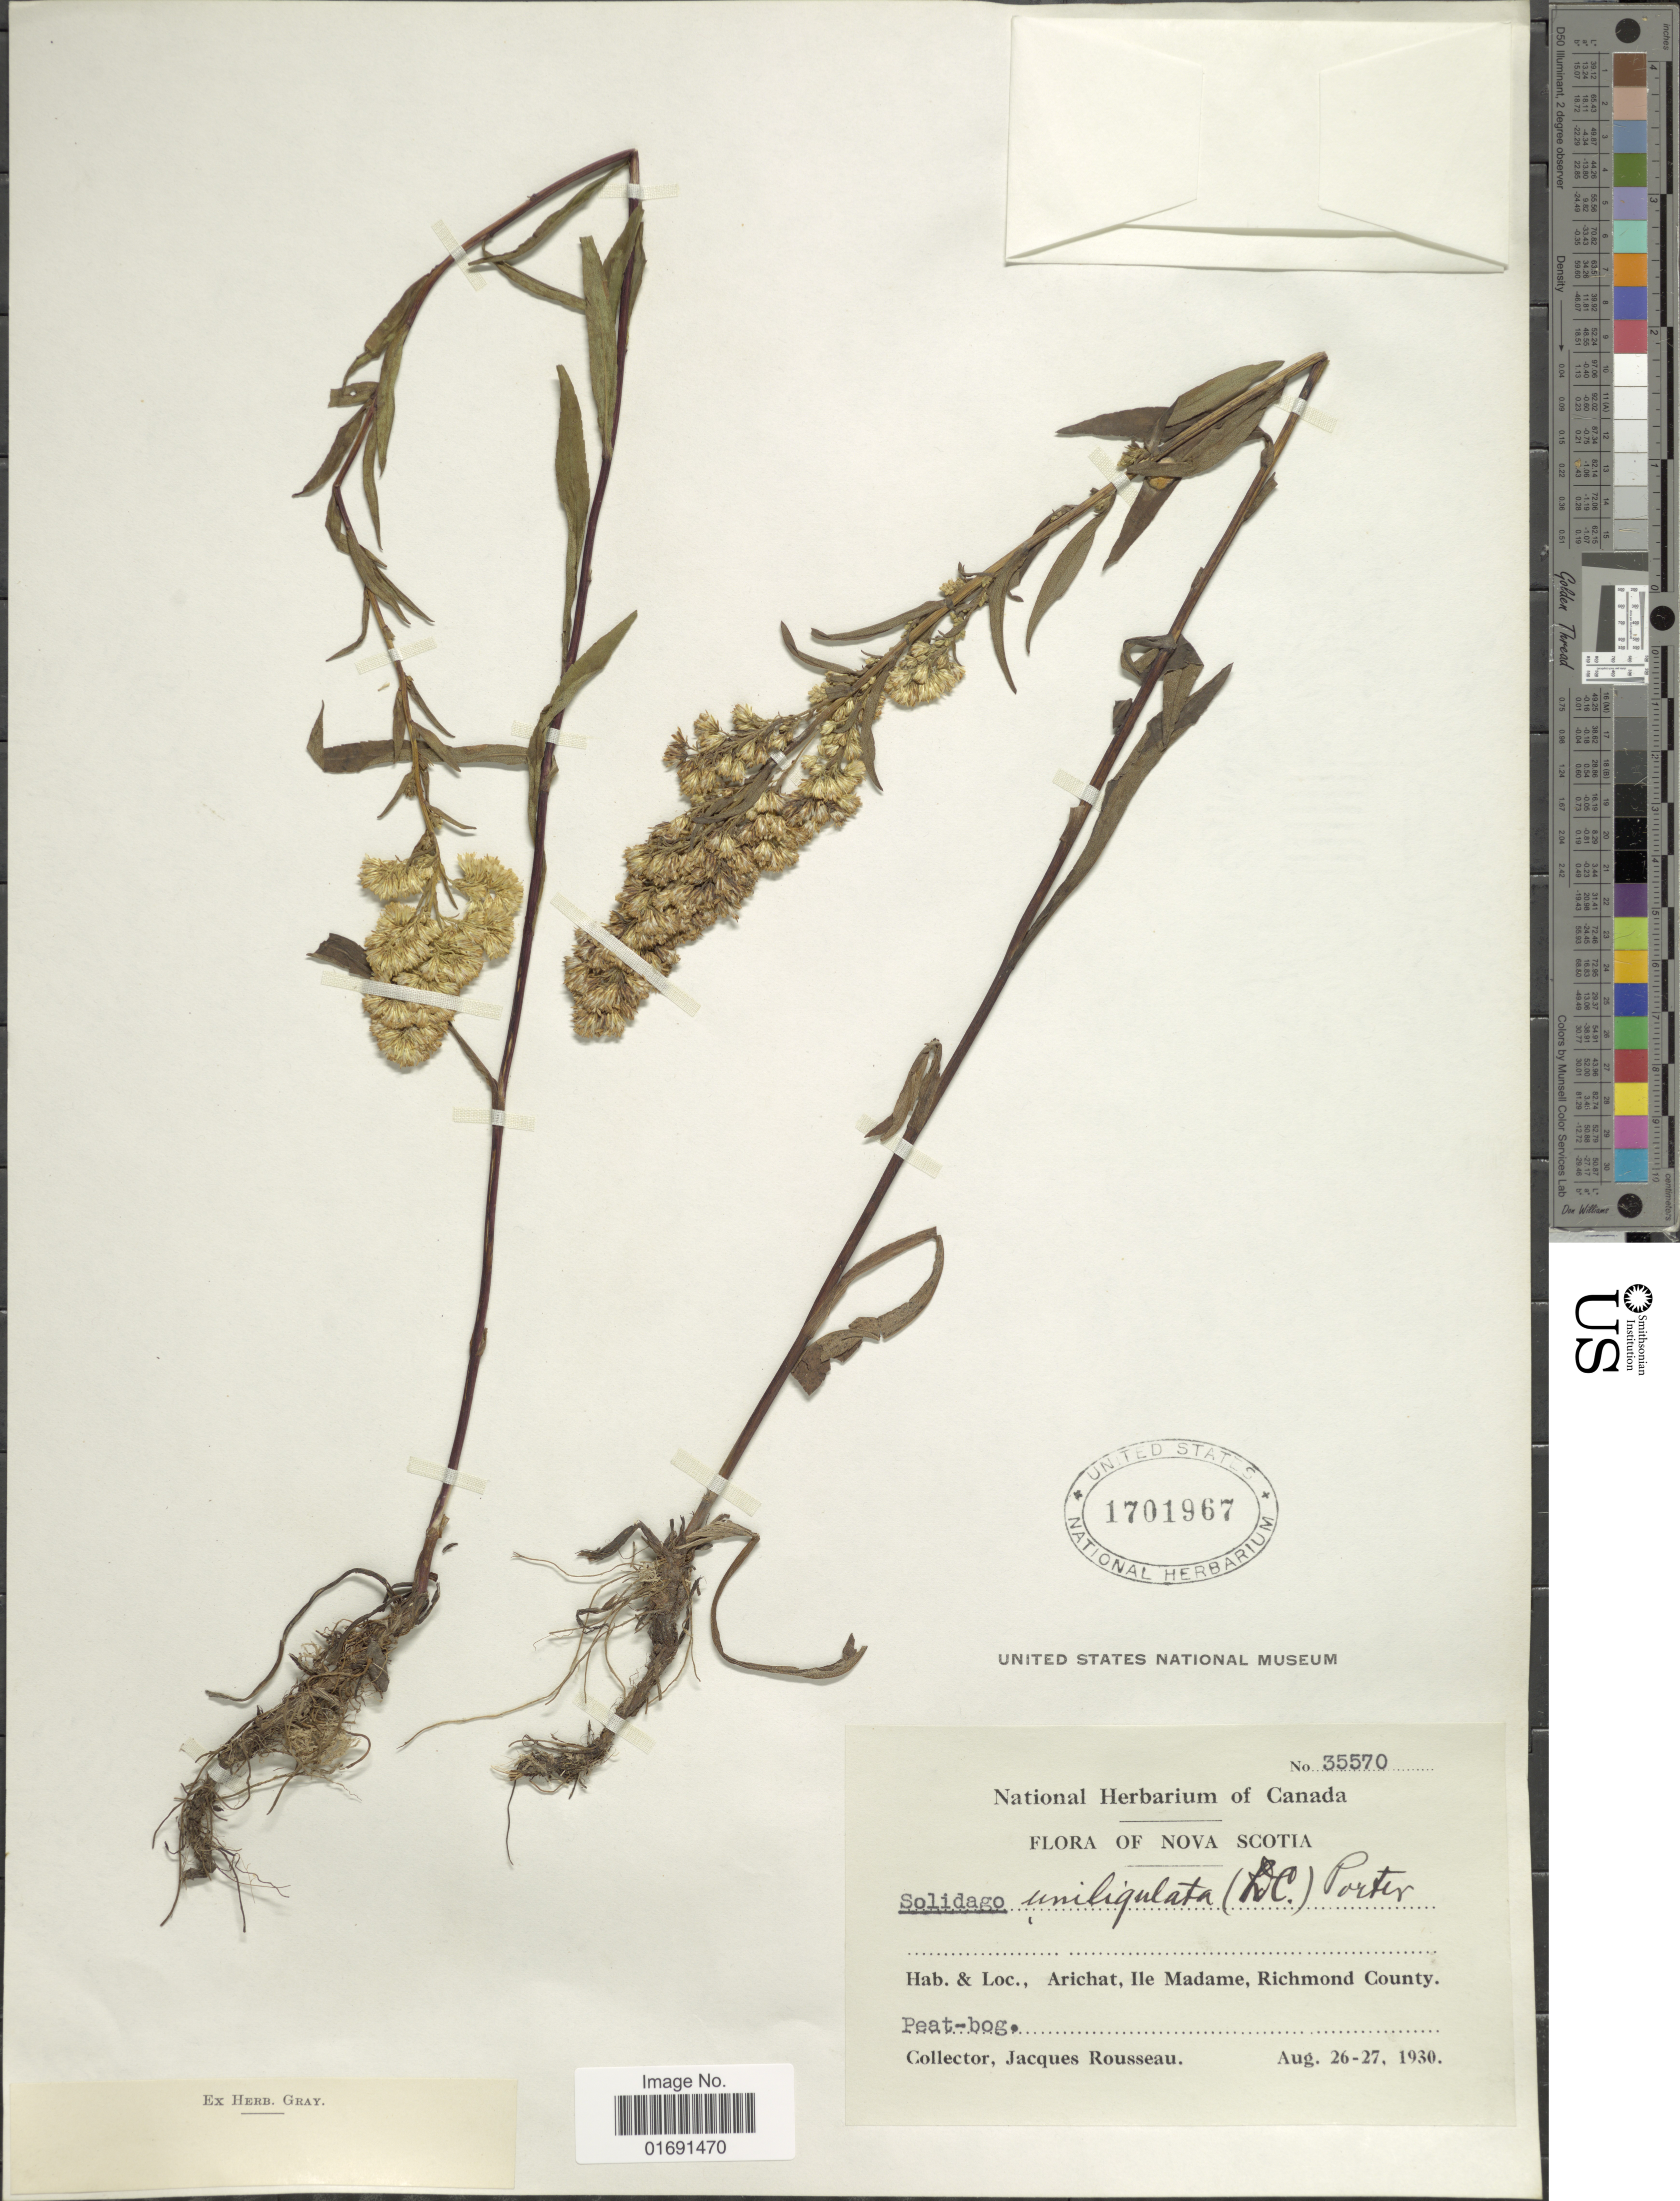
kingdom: Plantae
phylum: Tracheophyta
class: Magnoliopsida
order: Asterales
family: Asteraceae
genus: Solidago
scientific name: Solidago uniligulata var. uniligulata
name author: (DC.) Porter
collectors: J. Rousseau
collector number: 35570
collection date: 1930-08-26/1930-08-27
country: Canada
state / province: Nova Scotia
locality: Arichat, Ile Madame, Richmond County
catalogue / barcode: US 1701967